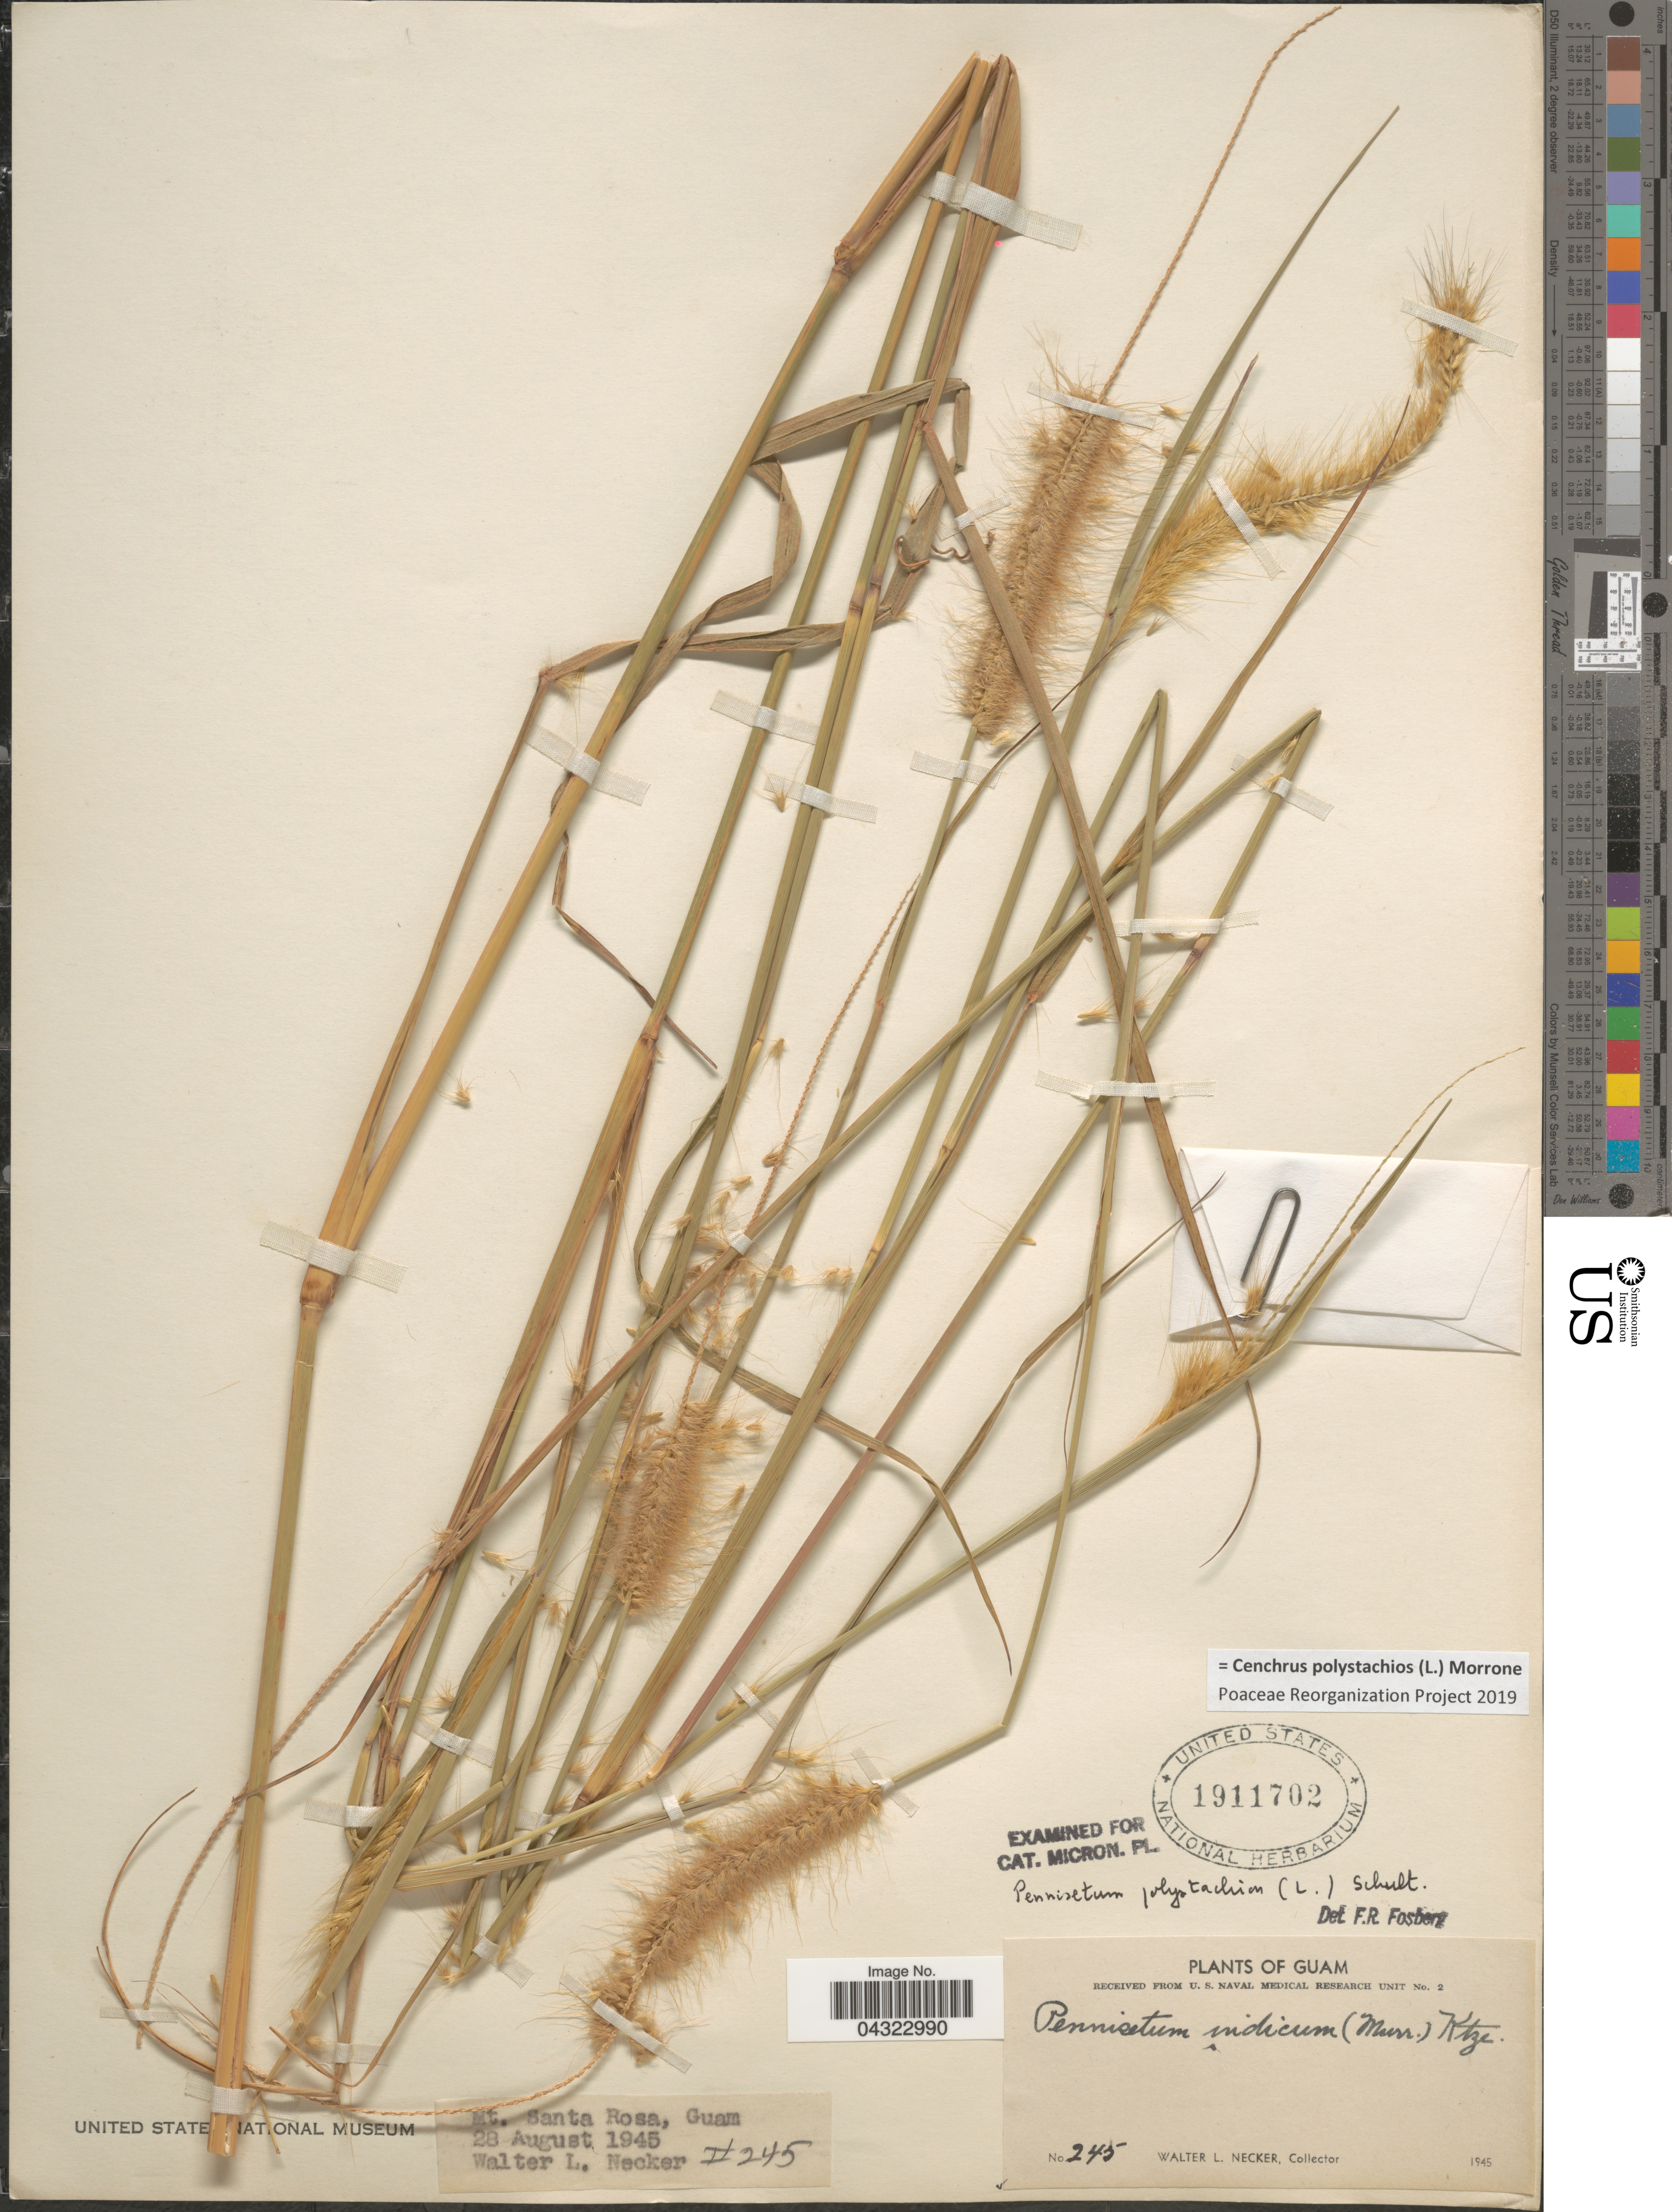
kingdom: Plantae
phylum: Tracheophyta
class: Liliopsida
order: Poales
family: Poaceae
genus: Cenchrus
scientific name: Cenchrus polystachios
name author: (L.) Morrone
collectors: W. L. Necker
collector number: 245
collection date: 1945-08-28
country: Guam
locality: U.S. Naval Medical Reasearch Unit No. 2. Mt. Santa Rosa.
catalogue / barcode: US 1911702